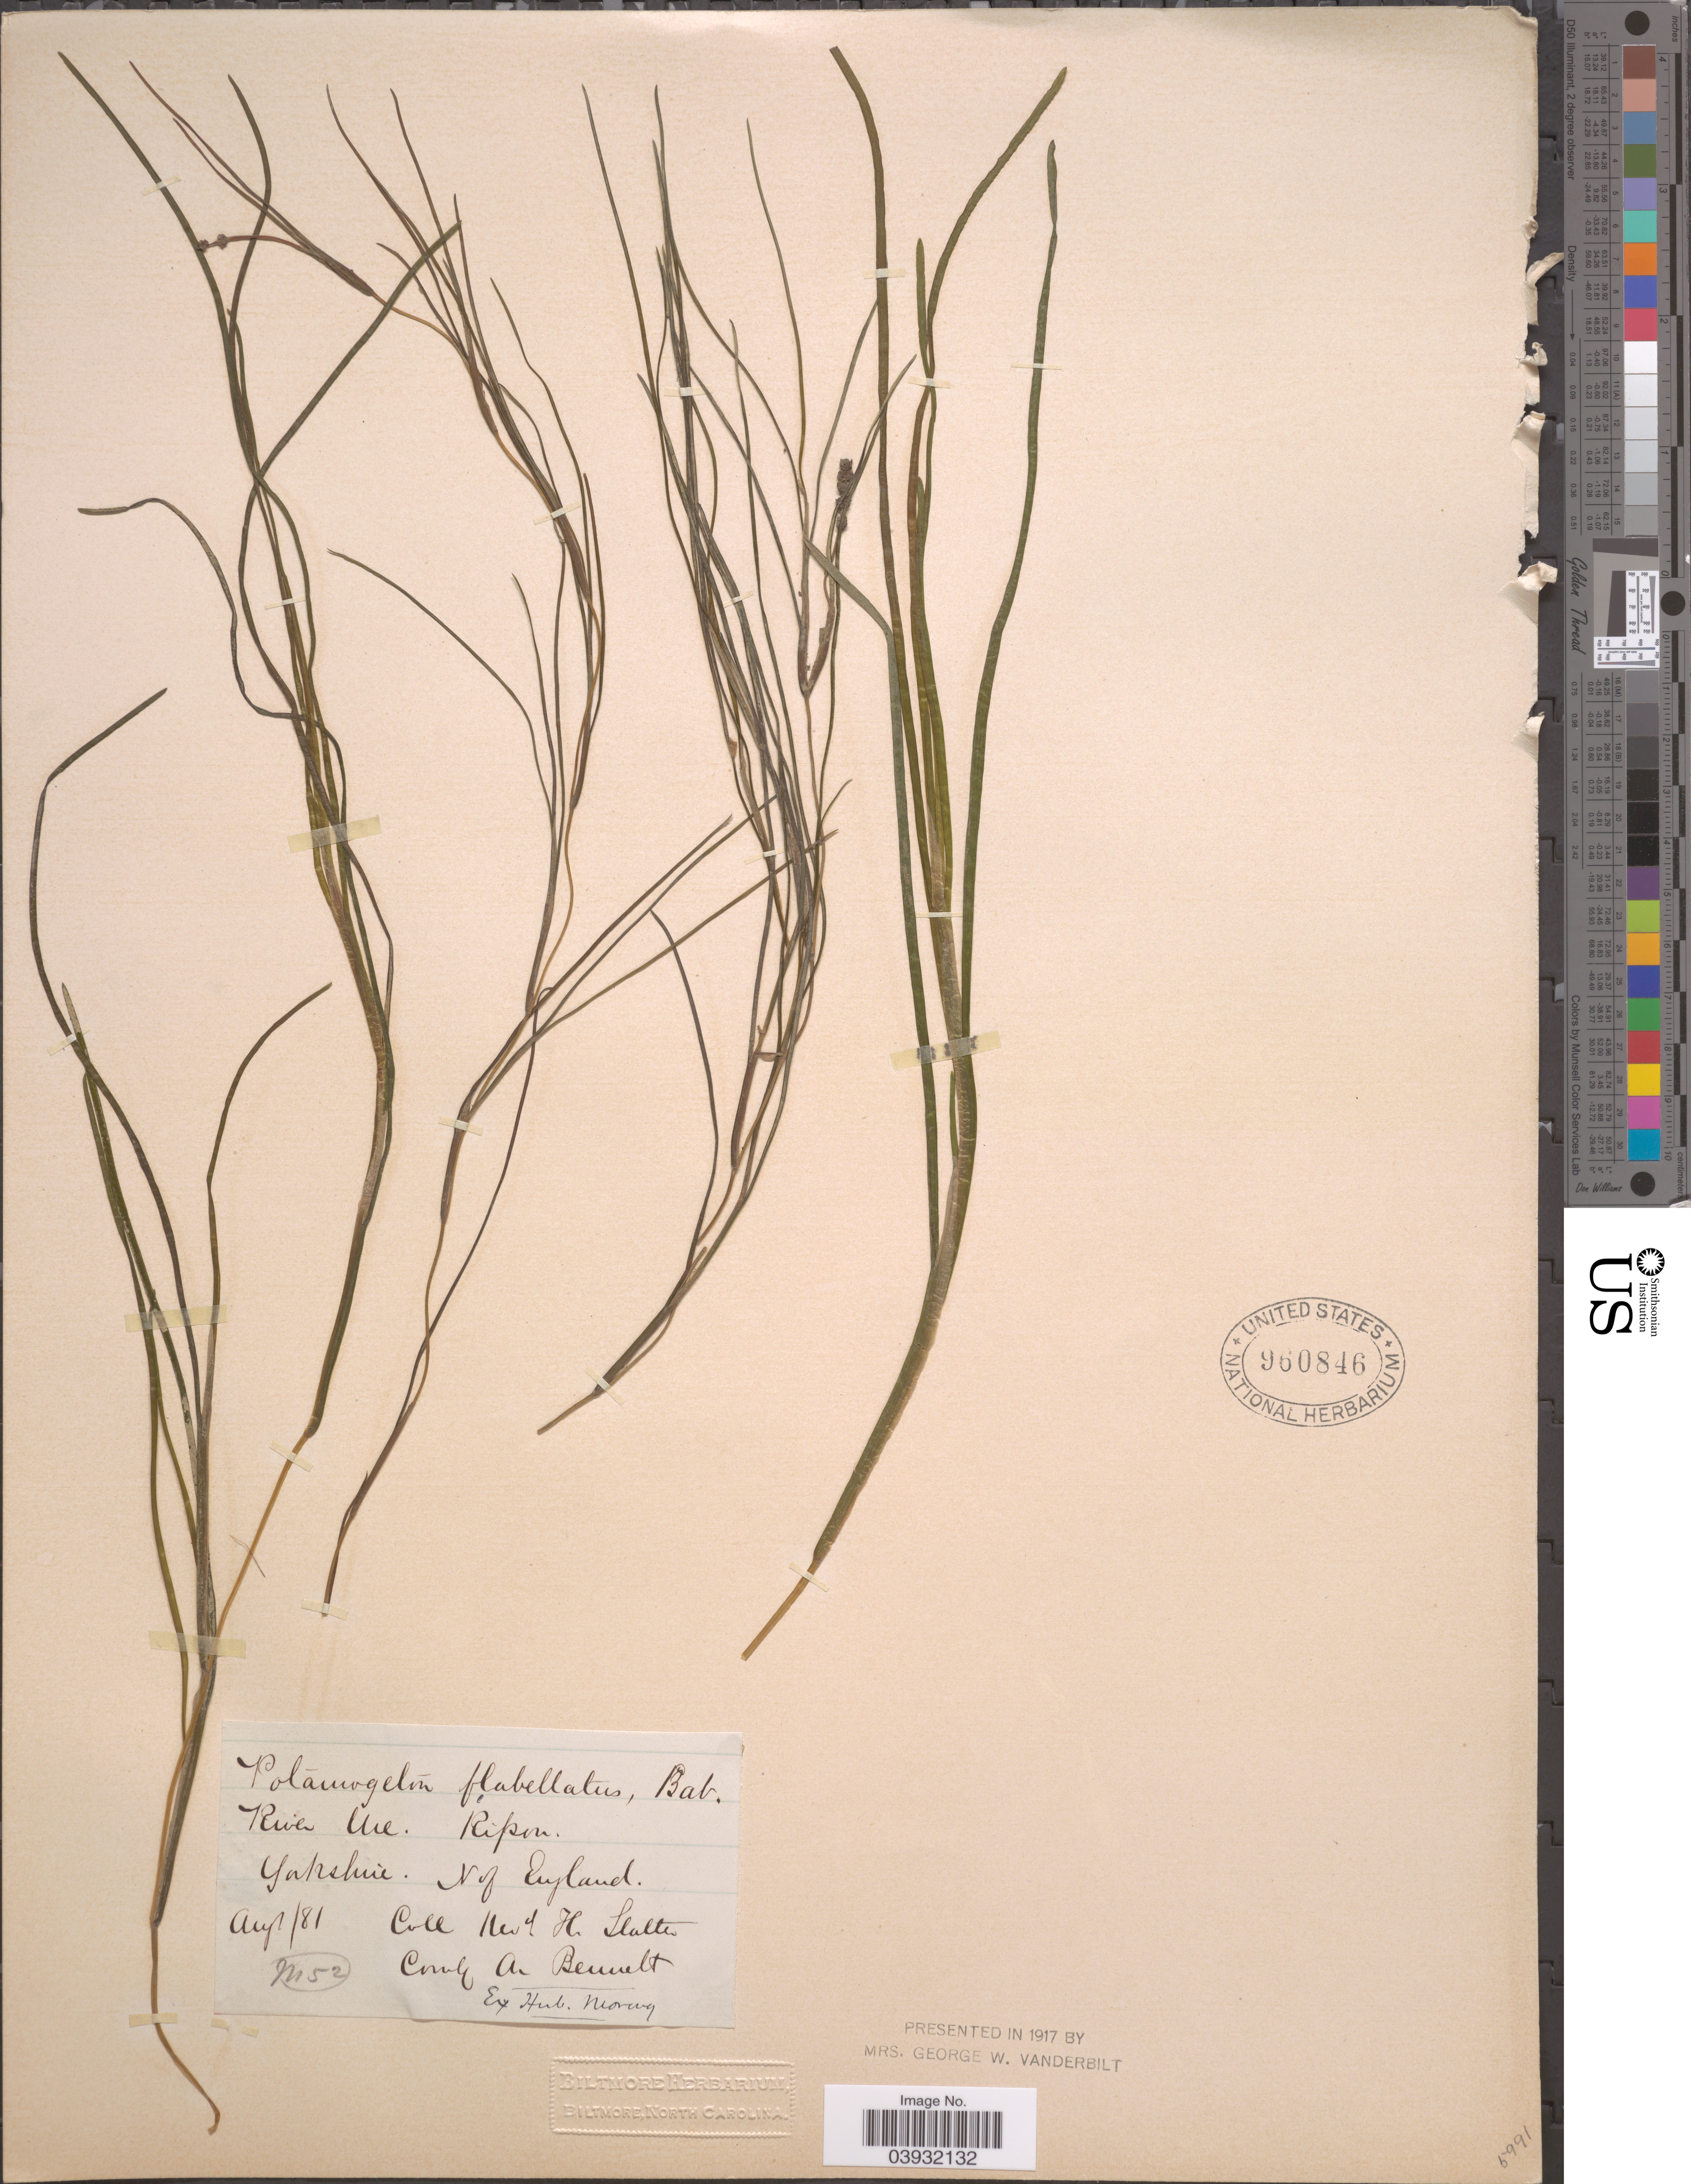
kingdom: Plantae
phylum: Tracheophyta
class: Liliopsida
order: Alismatales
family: Potamogetonaceae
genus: Potamogeton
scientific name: Potamogeton flabellatus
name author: Bab.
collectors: H. Slater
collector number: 52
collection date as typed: Transcribed d/m/y: /8/81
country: United Kingdom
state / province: England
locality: River Ure. Ripon. Yorkshire. N. of England.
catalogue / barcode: US 960846